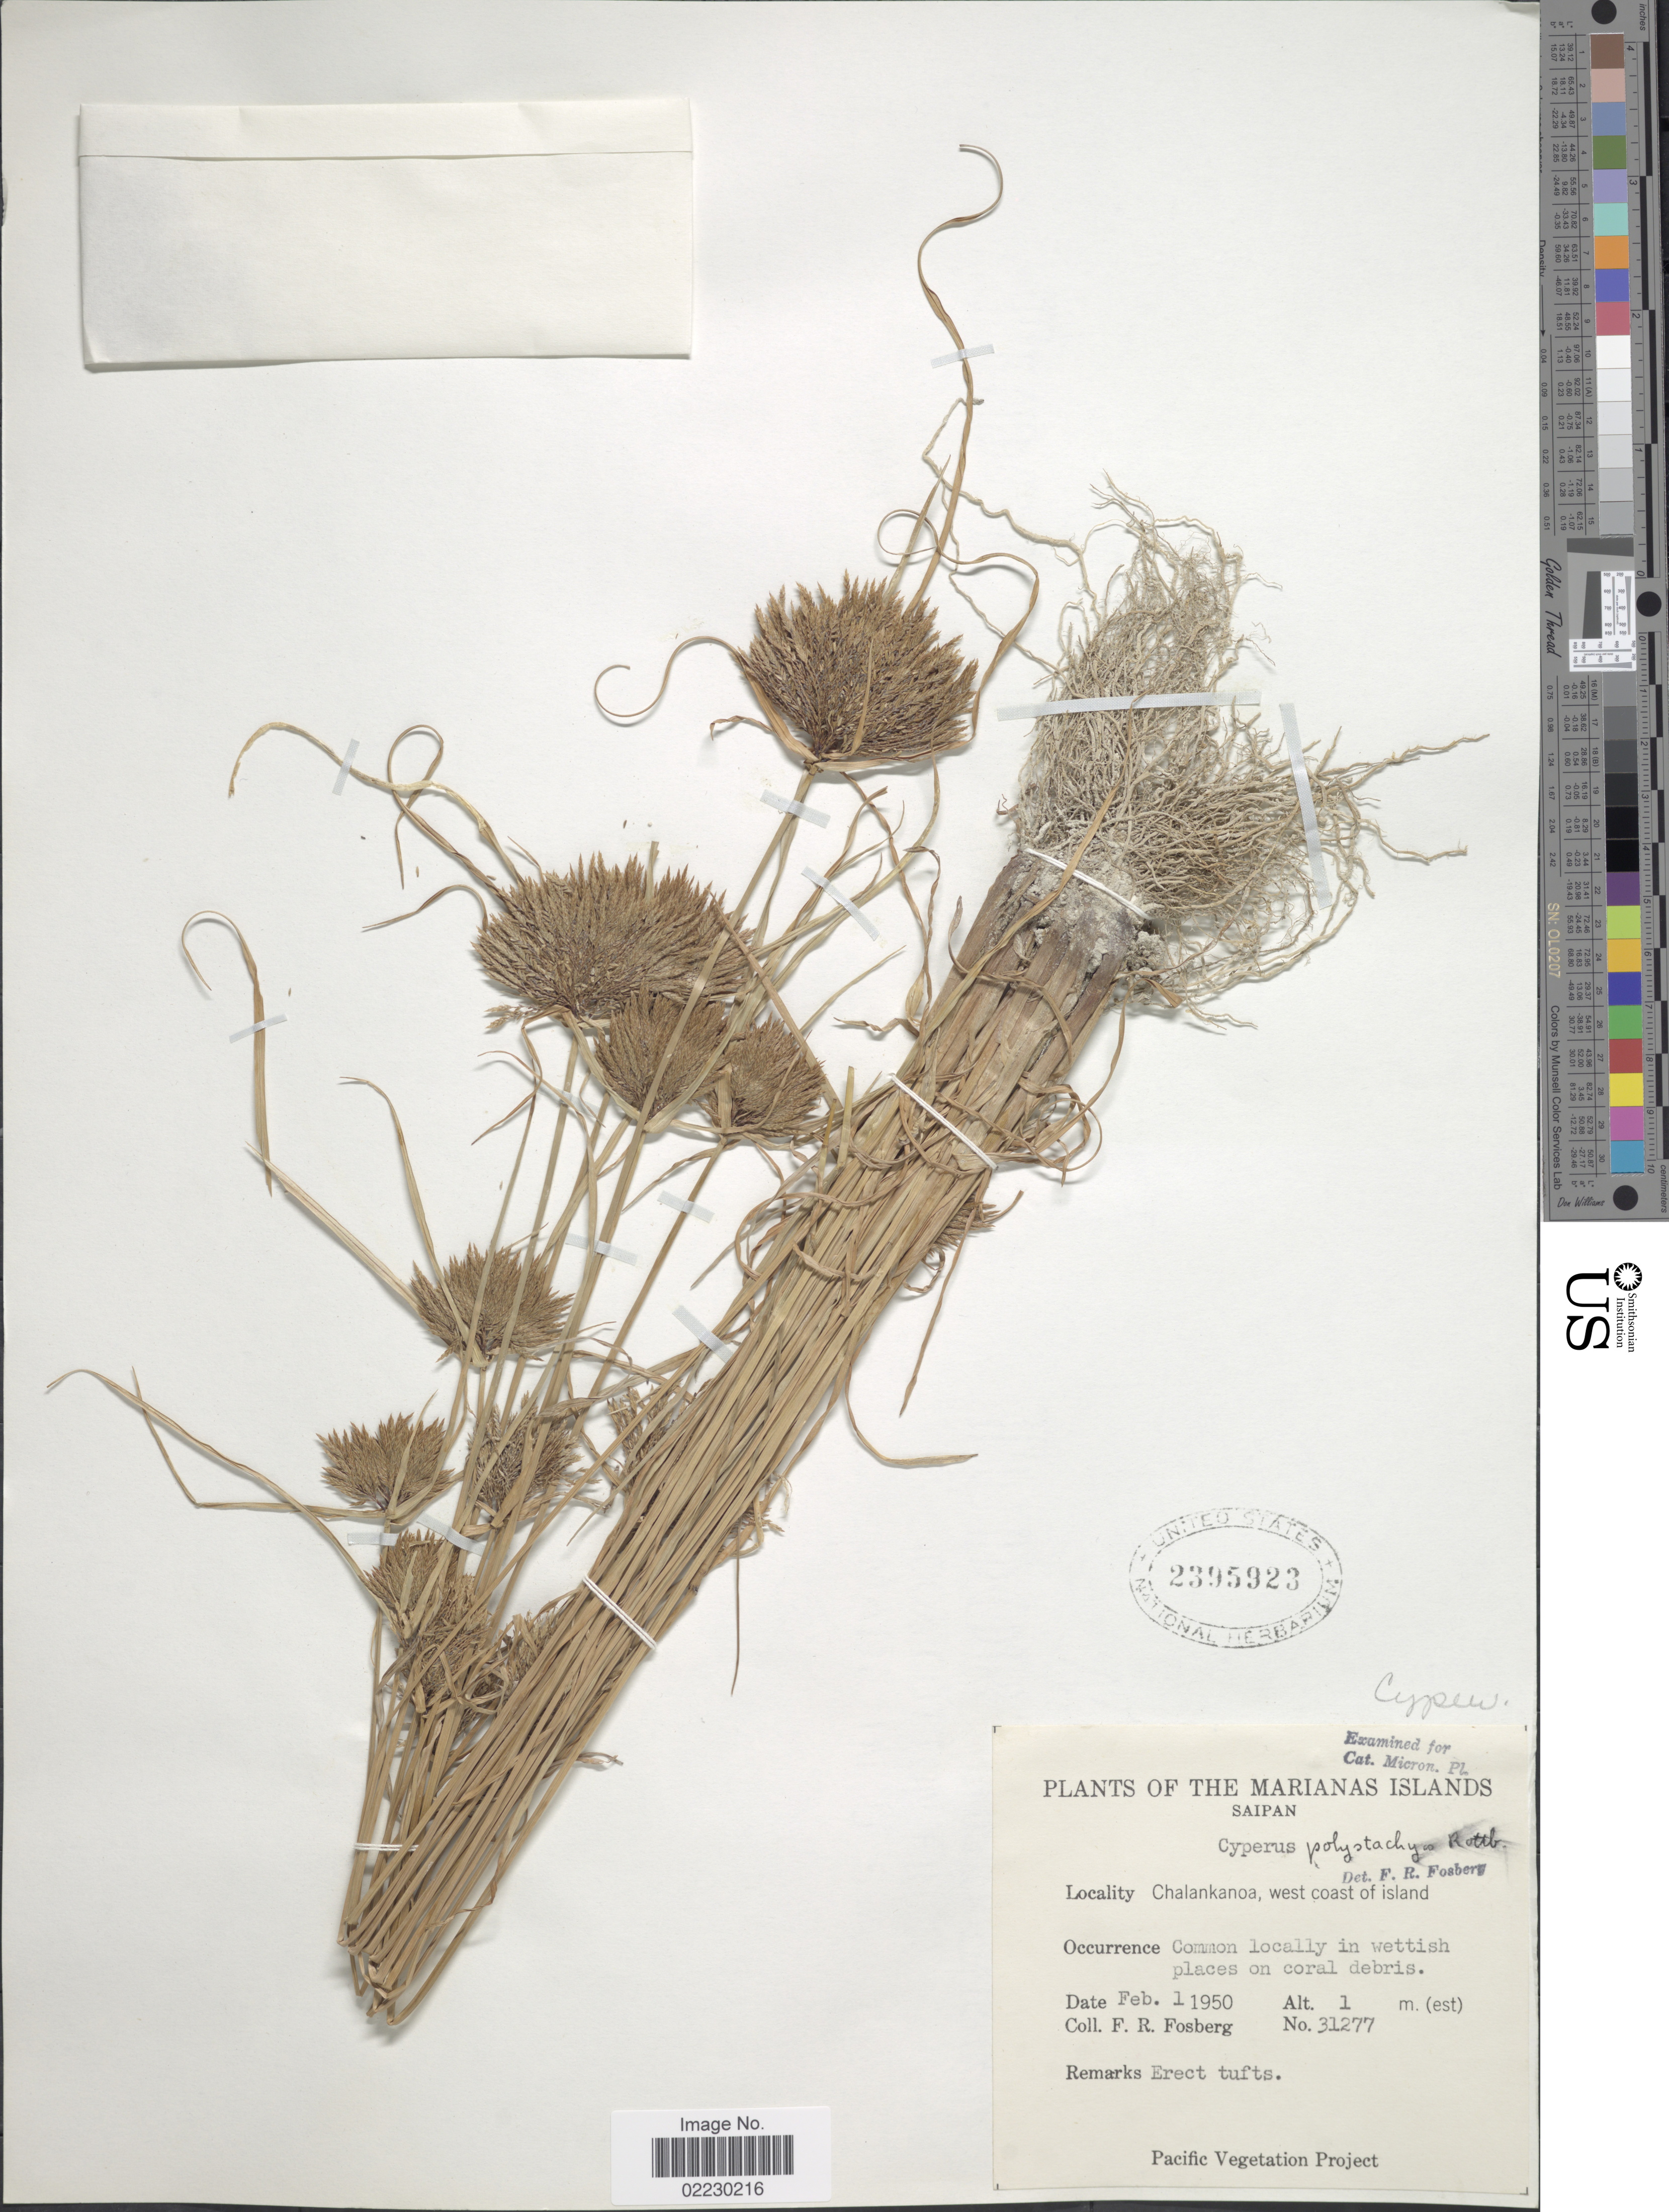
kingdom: Plantae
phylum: Tracheophyta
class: Liliopsida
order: Poales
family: Cyperaceae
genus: Cyperus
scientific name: Cyperus polystachyos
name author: Rottb.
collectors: F. R. Fosberg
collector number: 31277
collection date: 1950-02-01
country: Northern Mariana Islands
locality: Marianas Islands, Saipan, Chalankanoa, west coast of island, in wettish places on coral debris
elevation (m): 1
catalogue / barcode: US 2395923